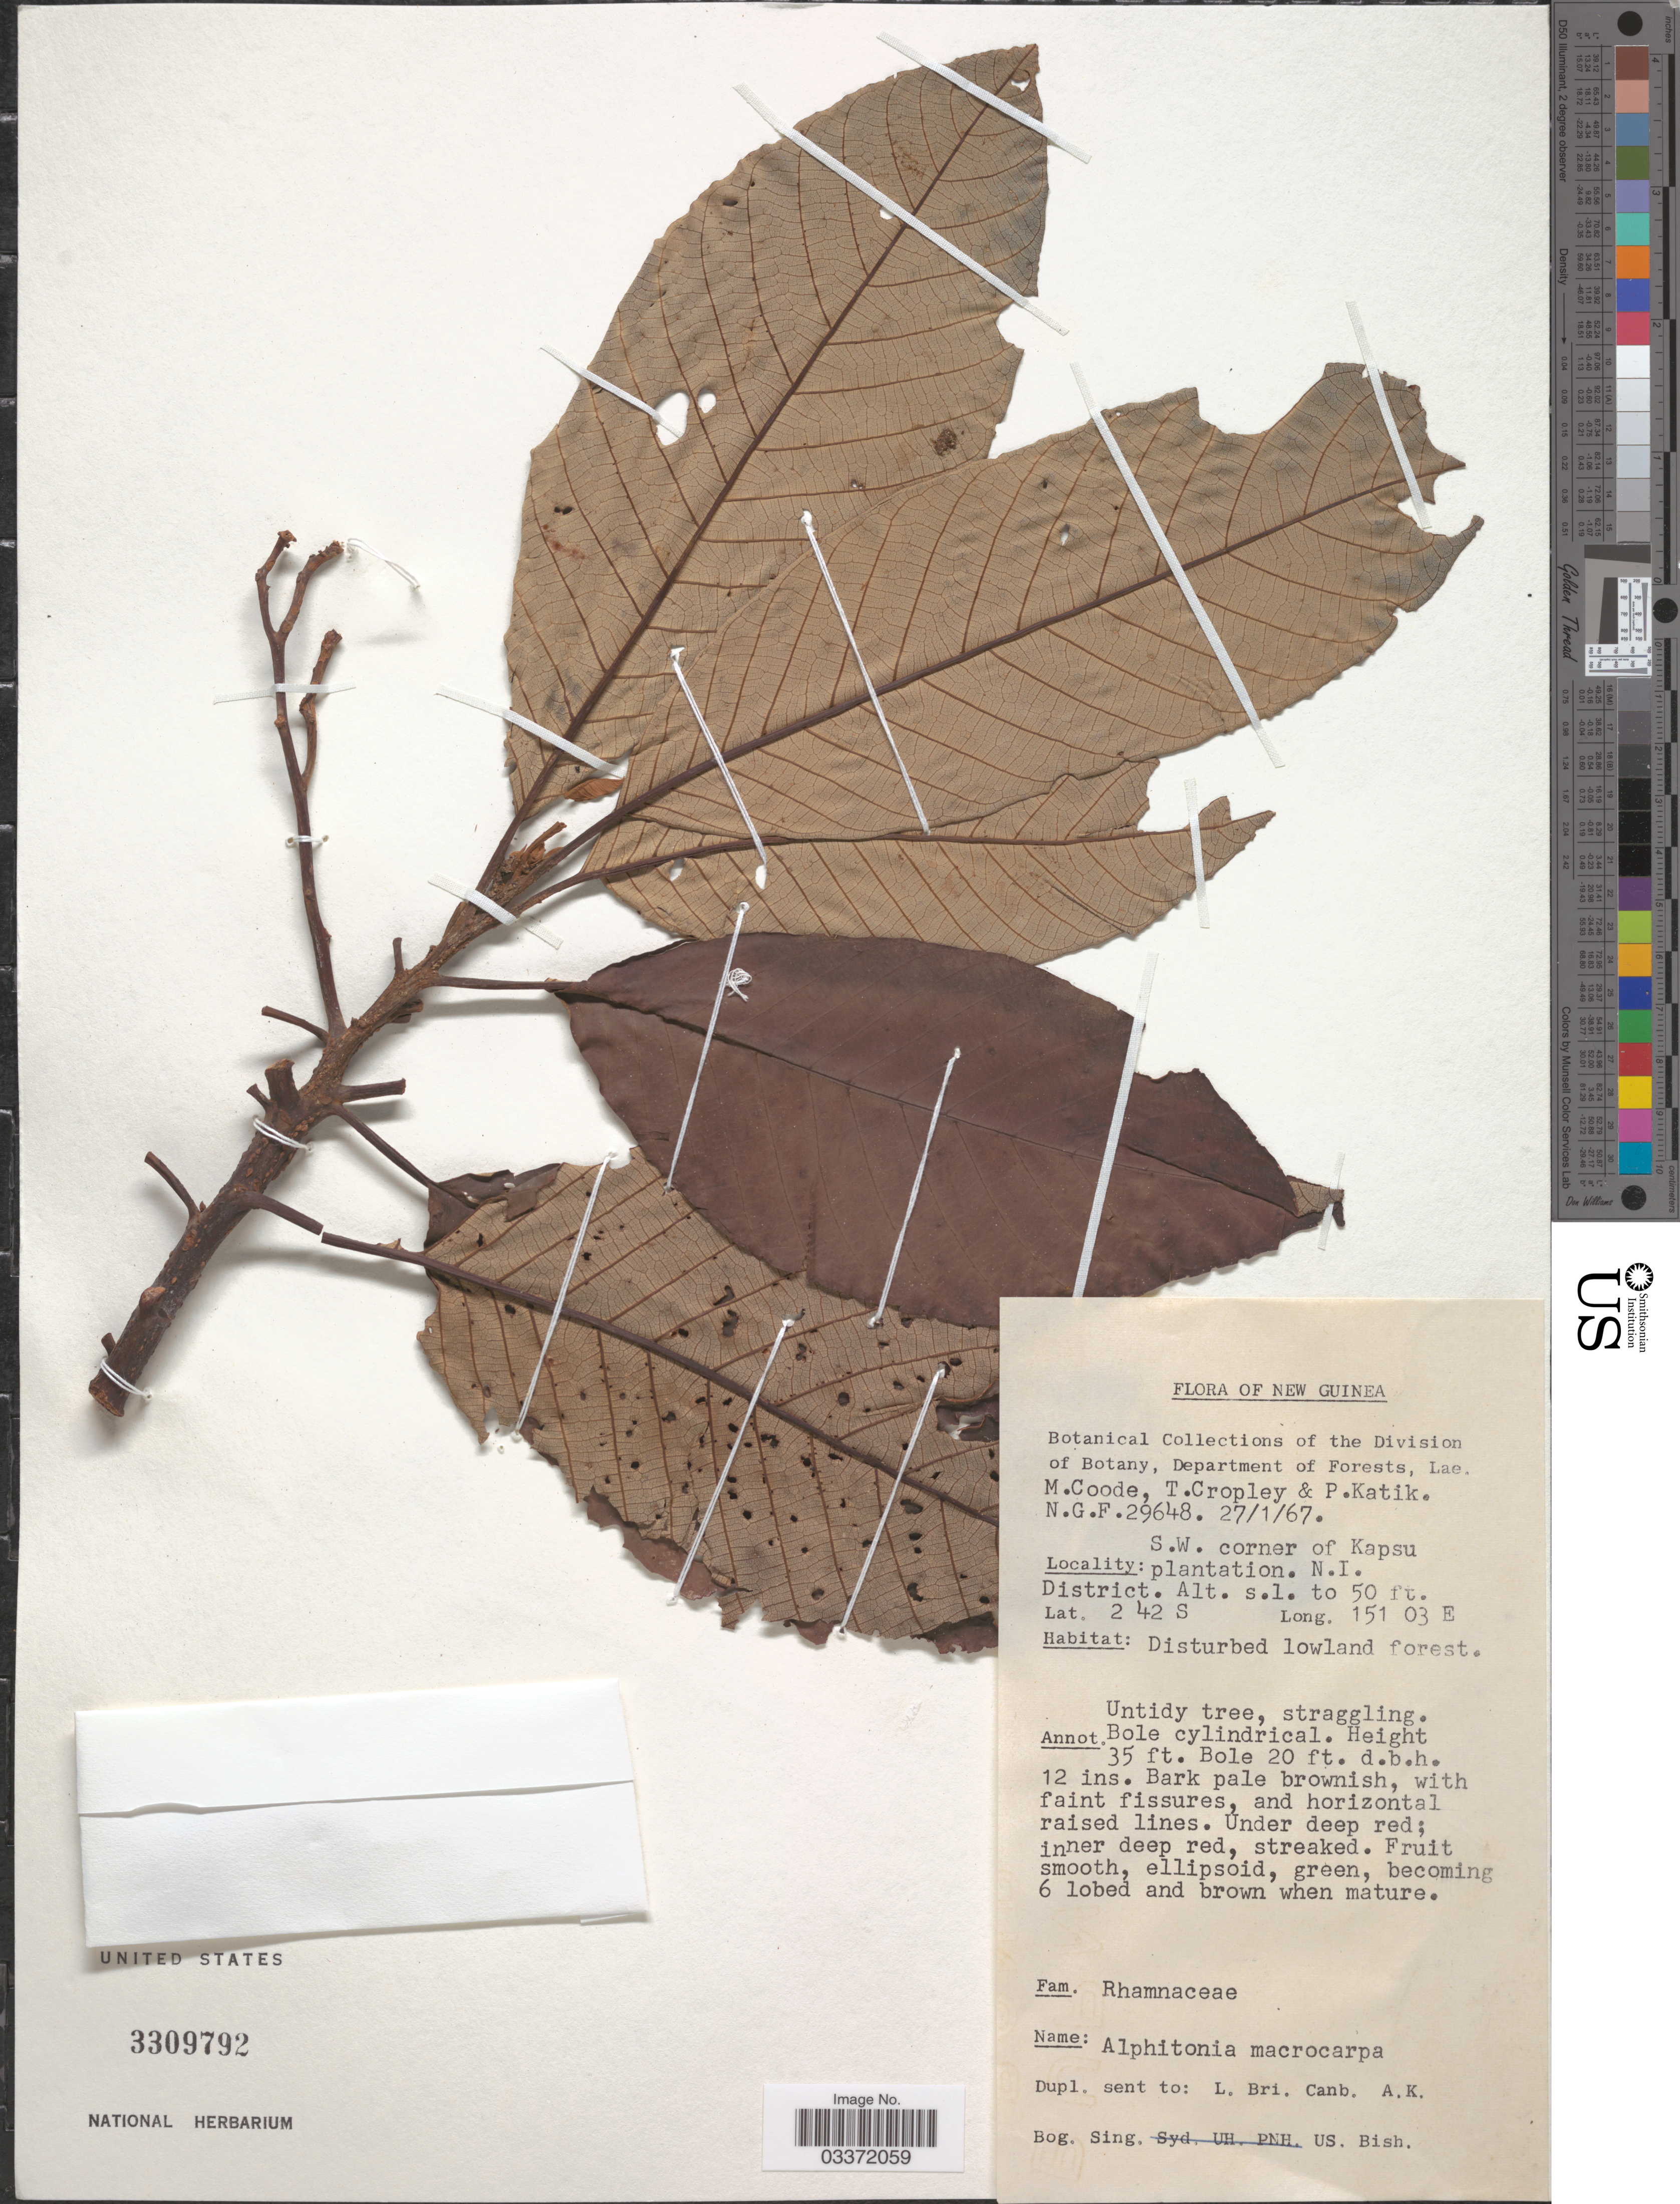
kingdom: Plantae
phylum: Tracheophyta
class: Magnoliopsida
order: Rosales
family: Rhamnaceae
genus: Alphitonia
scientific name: Alphitonia macrocarpa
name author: Mansf.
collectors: M. Coode, T. Cropley & P. Katik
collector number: N.G.F.29648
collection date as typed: Transcribed d/m/y: 27/1/67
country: Papua New Guinea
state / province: New Ireland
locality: New Guinea. S.W. corner of Kapsu plantation. N.I. District.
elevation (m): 15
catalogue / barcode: US 3309792